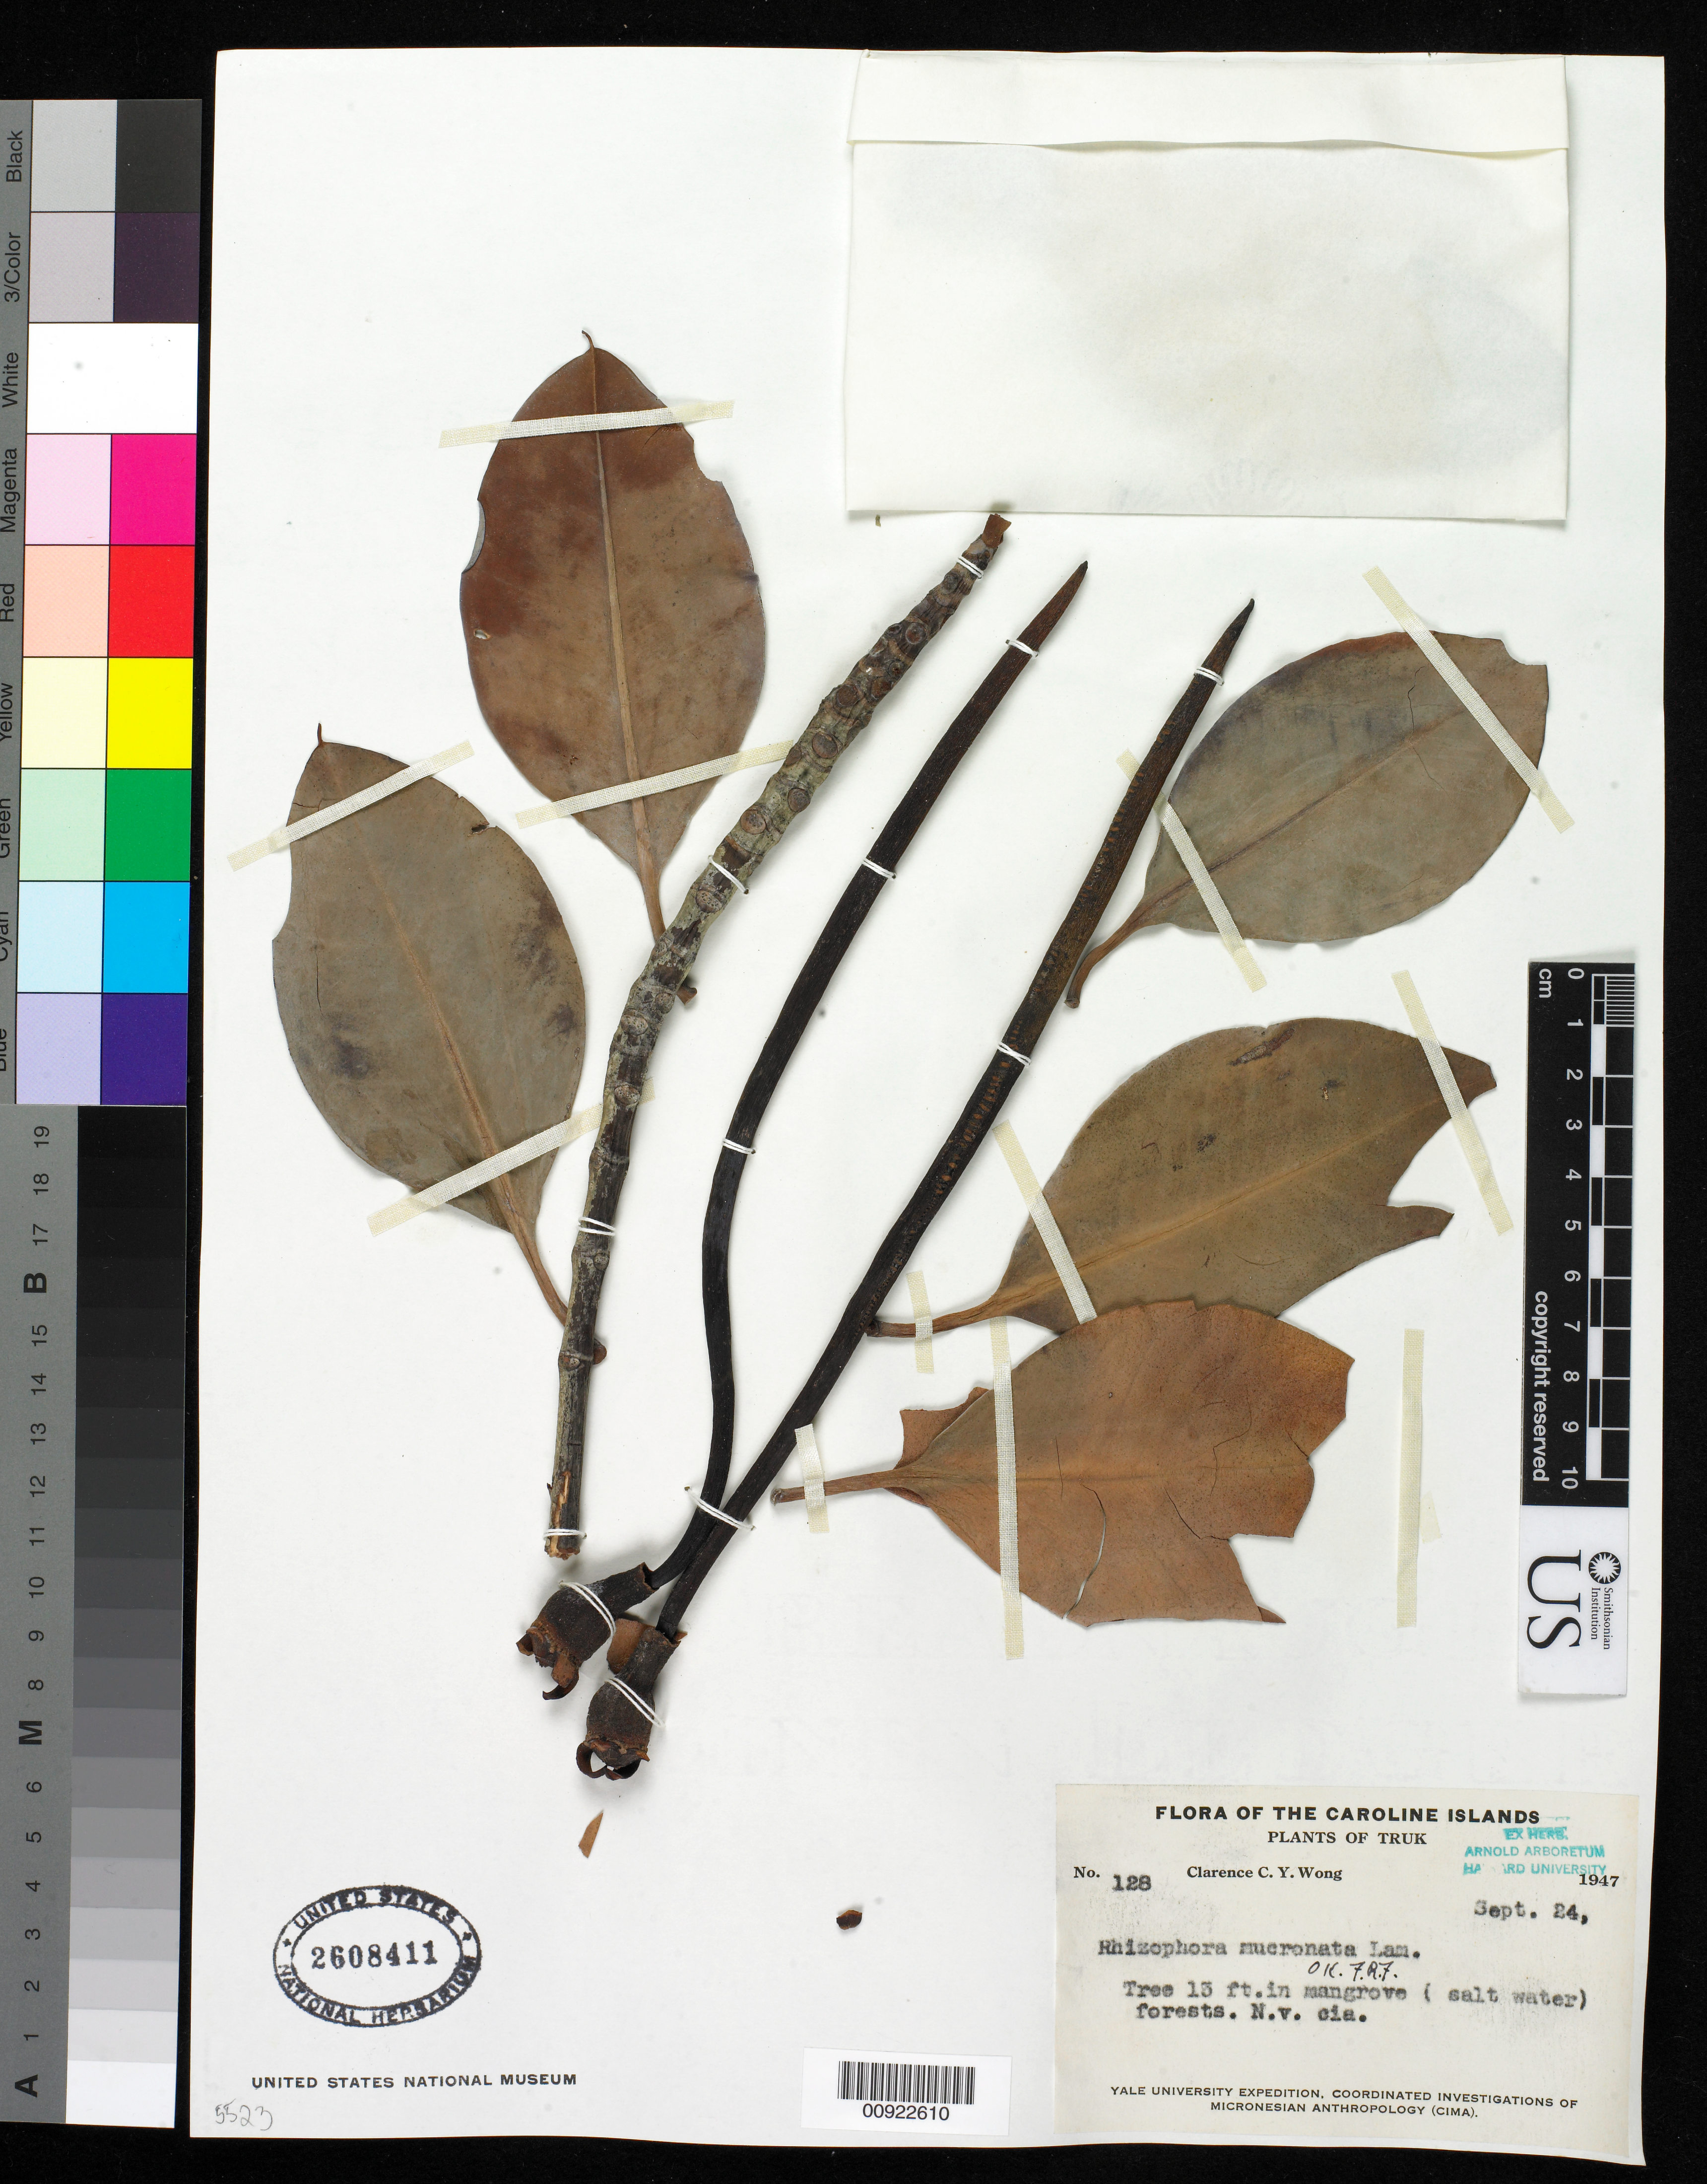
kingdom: Plantae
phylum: Tracheophyta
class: Magnoliopsida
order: Malpighiales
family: Rhizophoraceae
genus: Rhizophora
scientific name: Rhizophora mucronata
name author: Lam.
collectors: C. Wong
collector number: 128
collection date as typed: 24 Sep 1947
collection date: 1947-09-24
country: Micronesia, Federated States of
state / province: Truk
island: Truk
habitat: In mangrove (salt water) forests.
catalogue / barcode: US 2608411